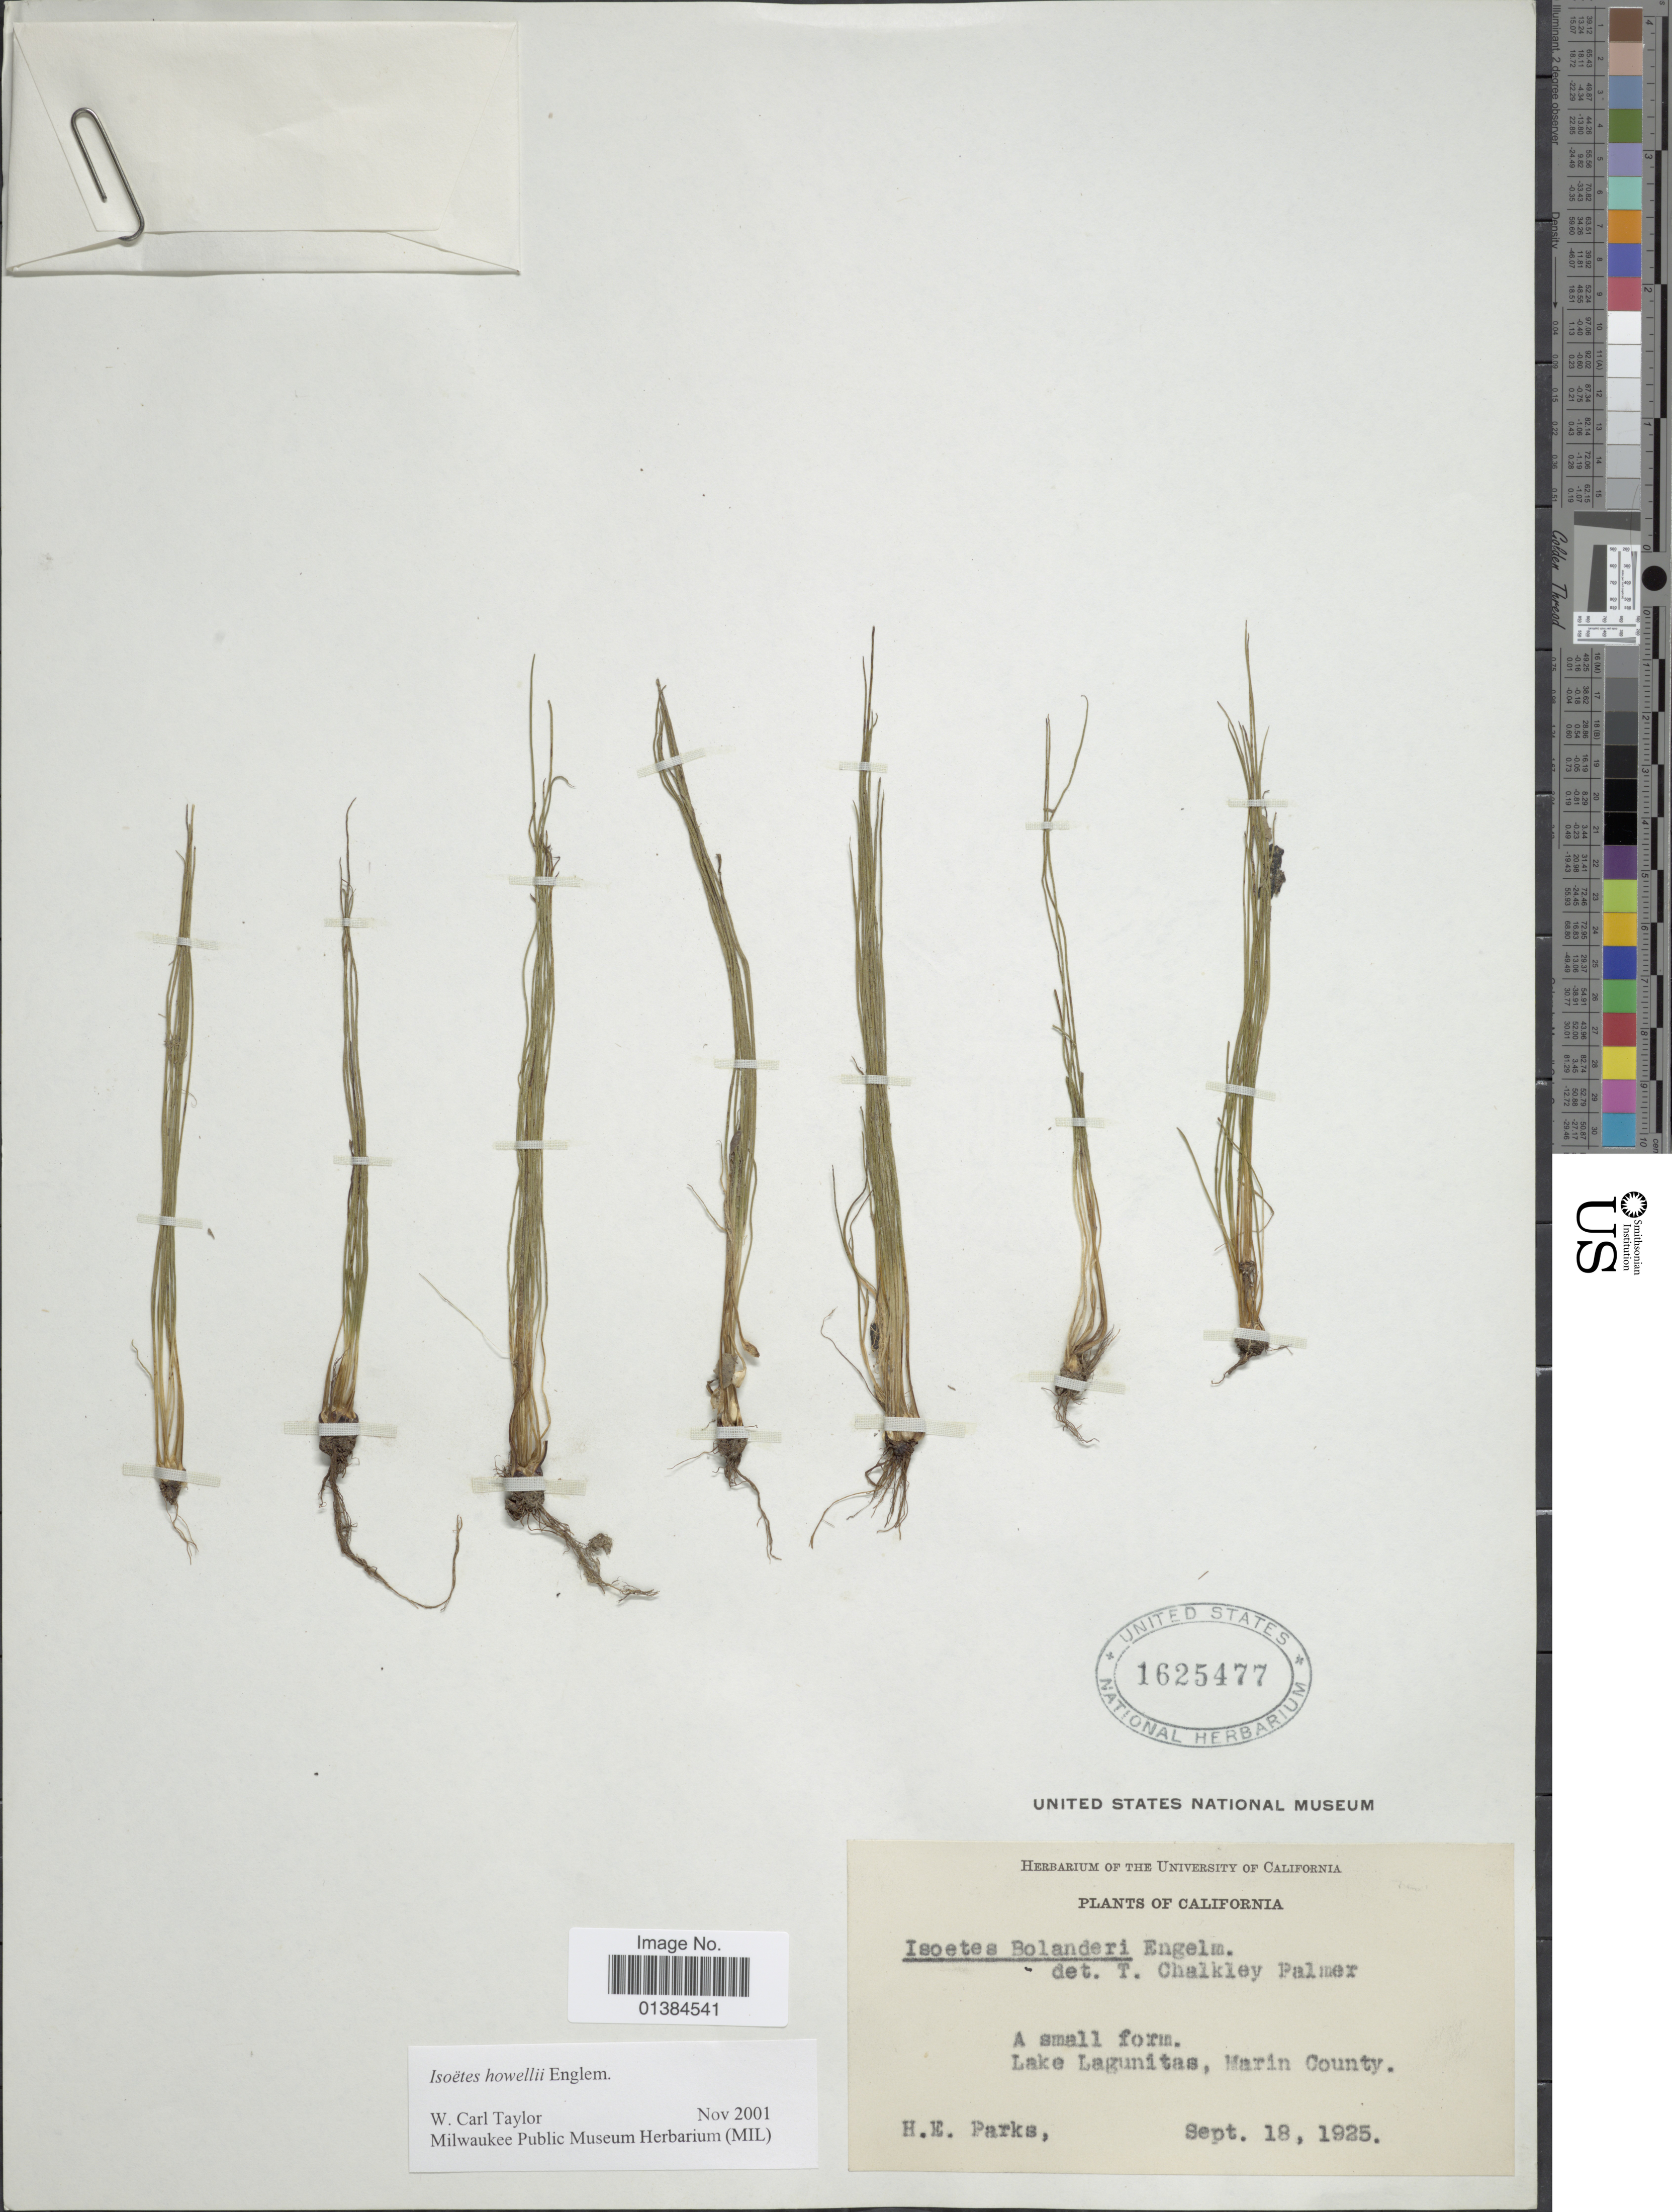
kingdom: Plantae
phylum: Tracheophyta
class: Lycopodiopsida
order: Isoetales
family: Isoetaceae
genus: Isoetes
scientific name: Isoetes howellii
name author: Engelm.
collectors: H. E. Parks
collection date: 1925-09-18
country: United States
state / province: California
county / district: Marin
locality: Lake Lagunitas, Marin County.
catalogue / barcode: US 1625477